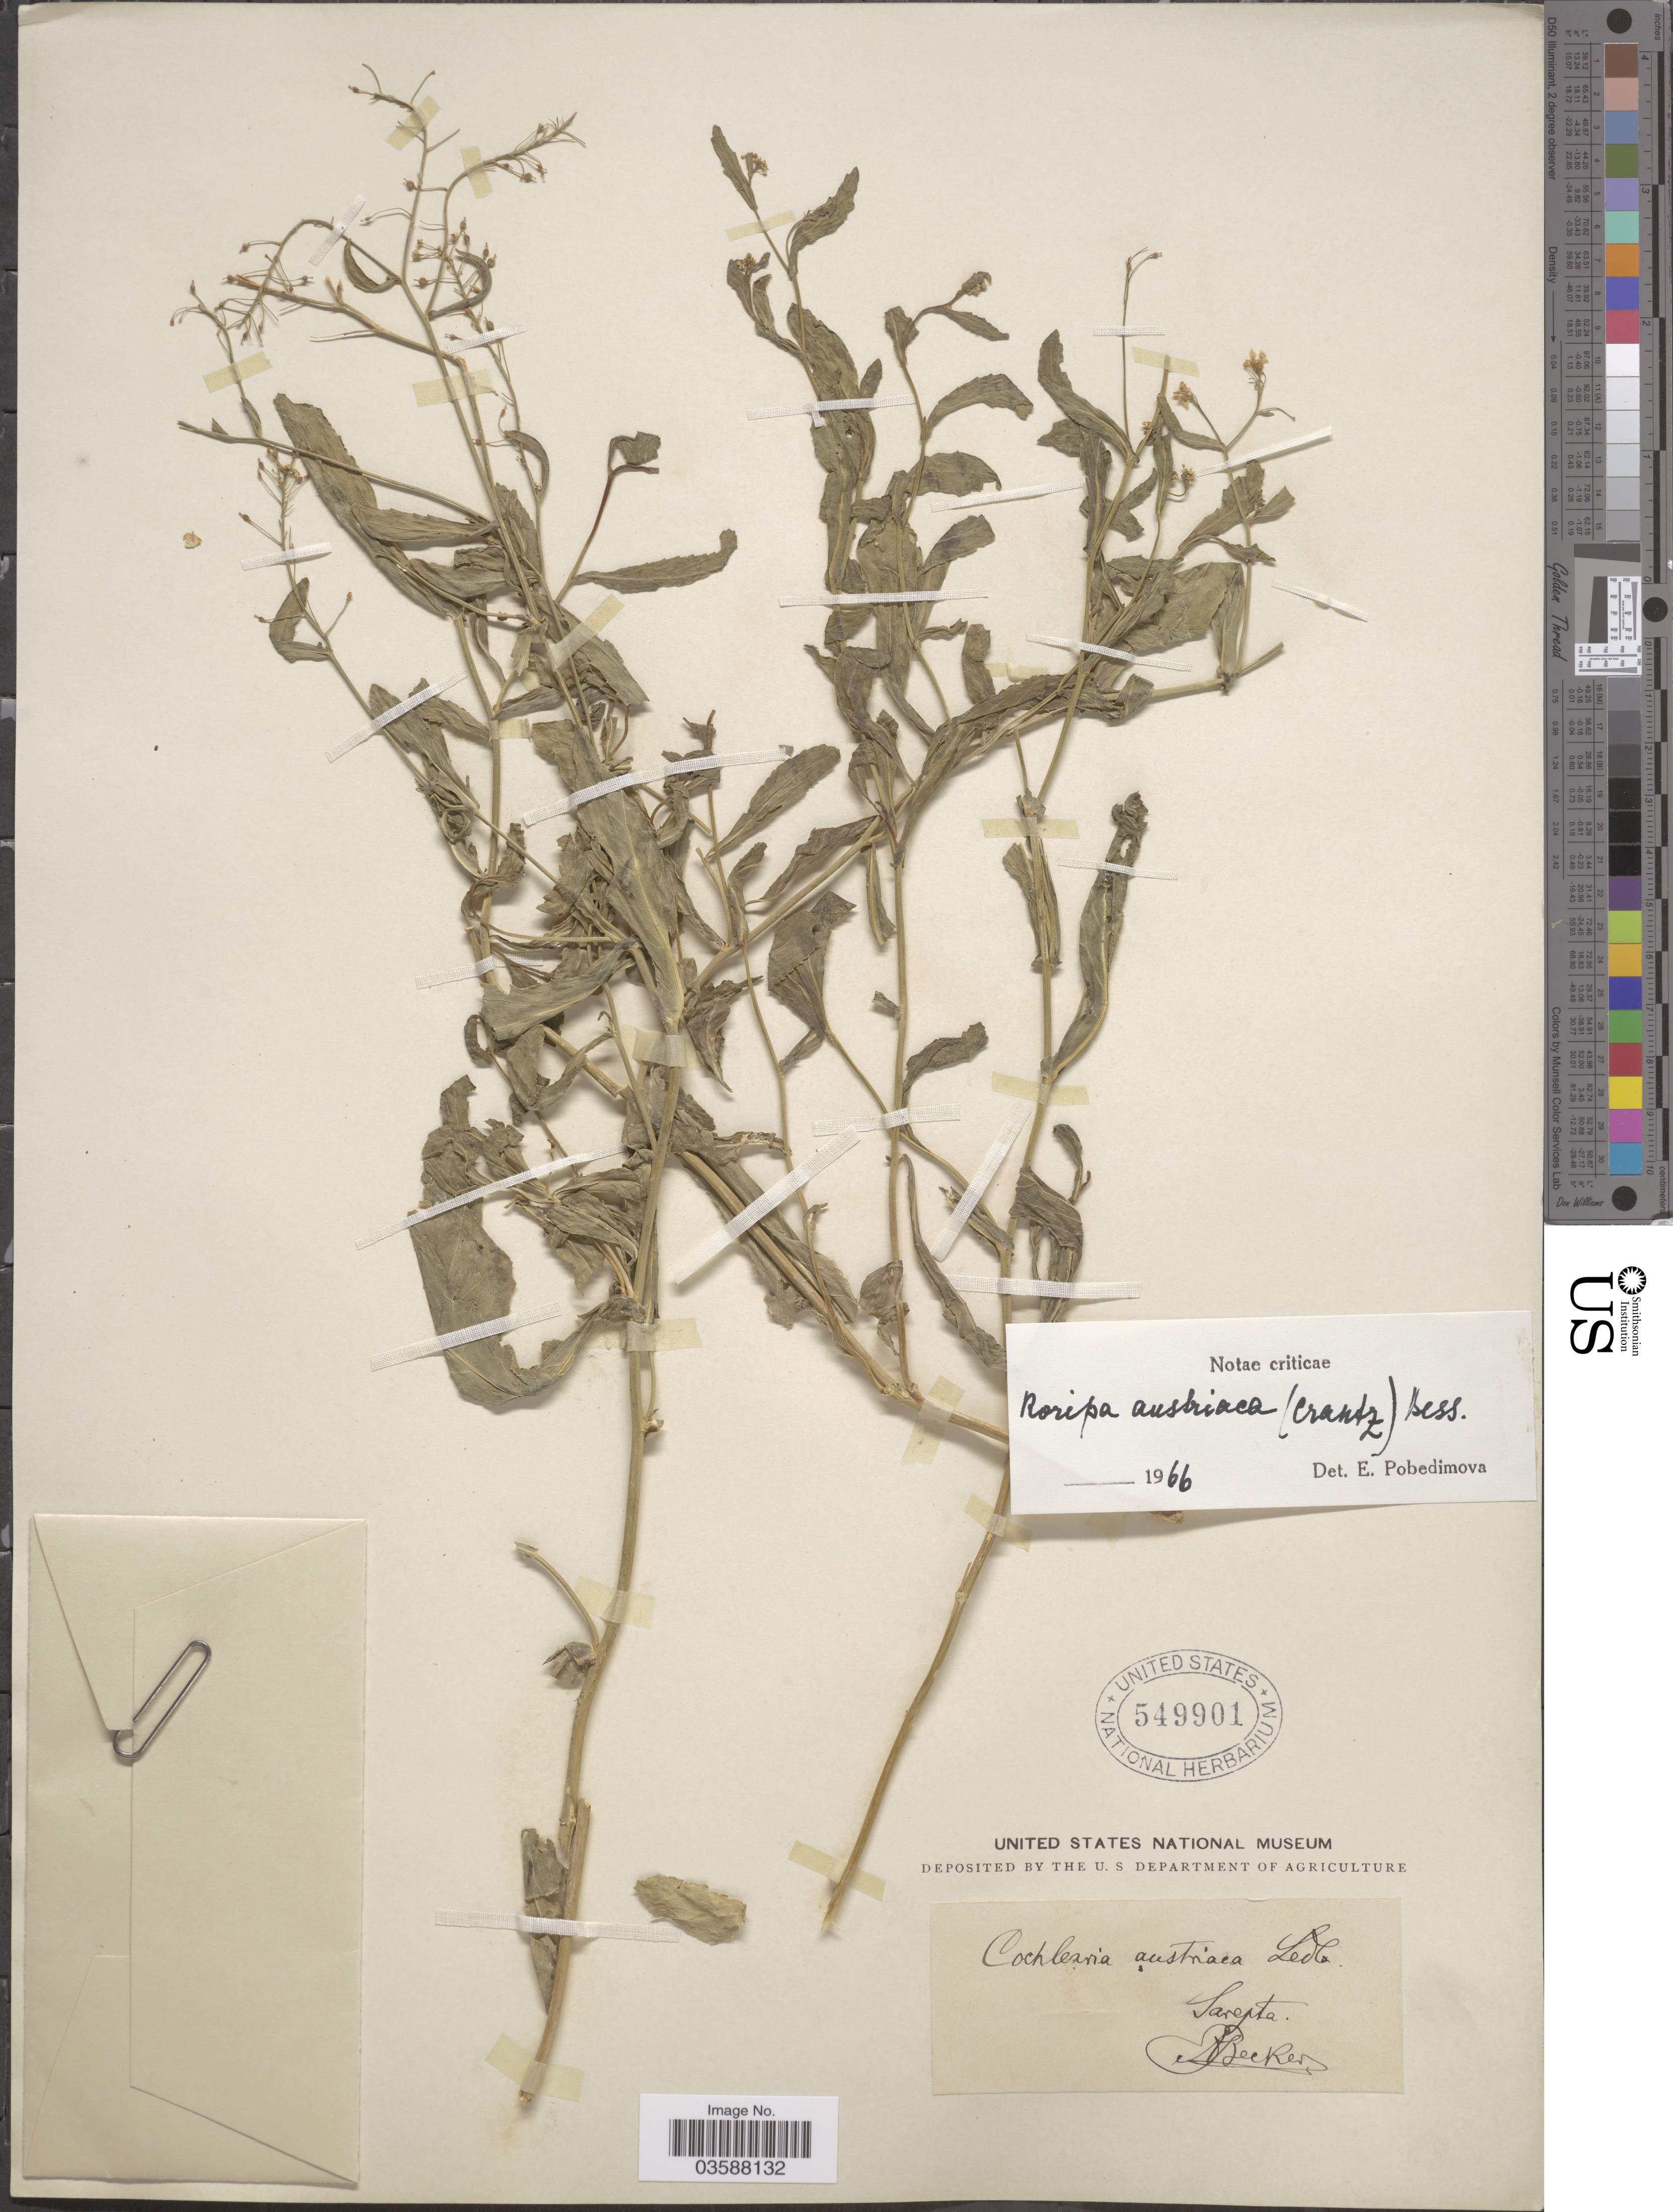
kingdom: Plantae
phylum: Tracheophyta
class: Magnoliopsida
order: Brassicales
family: Brassicaceae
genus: Rorippa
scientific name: Rorippa austriaca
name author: (Crantz) Besser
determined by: Pobedimova, E.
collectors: A. Becker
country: Russian Federation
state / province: Volgograd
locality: Sarepta.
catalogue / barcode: US 549901